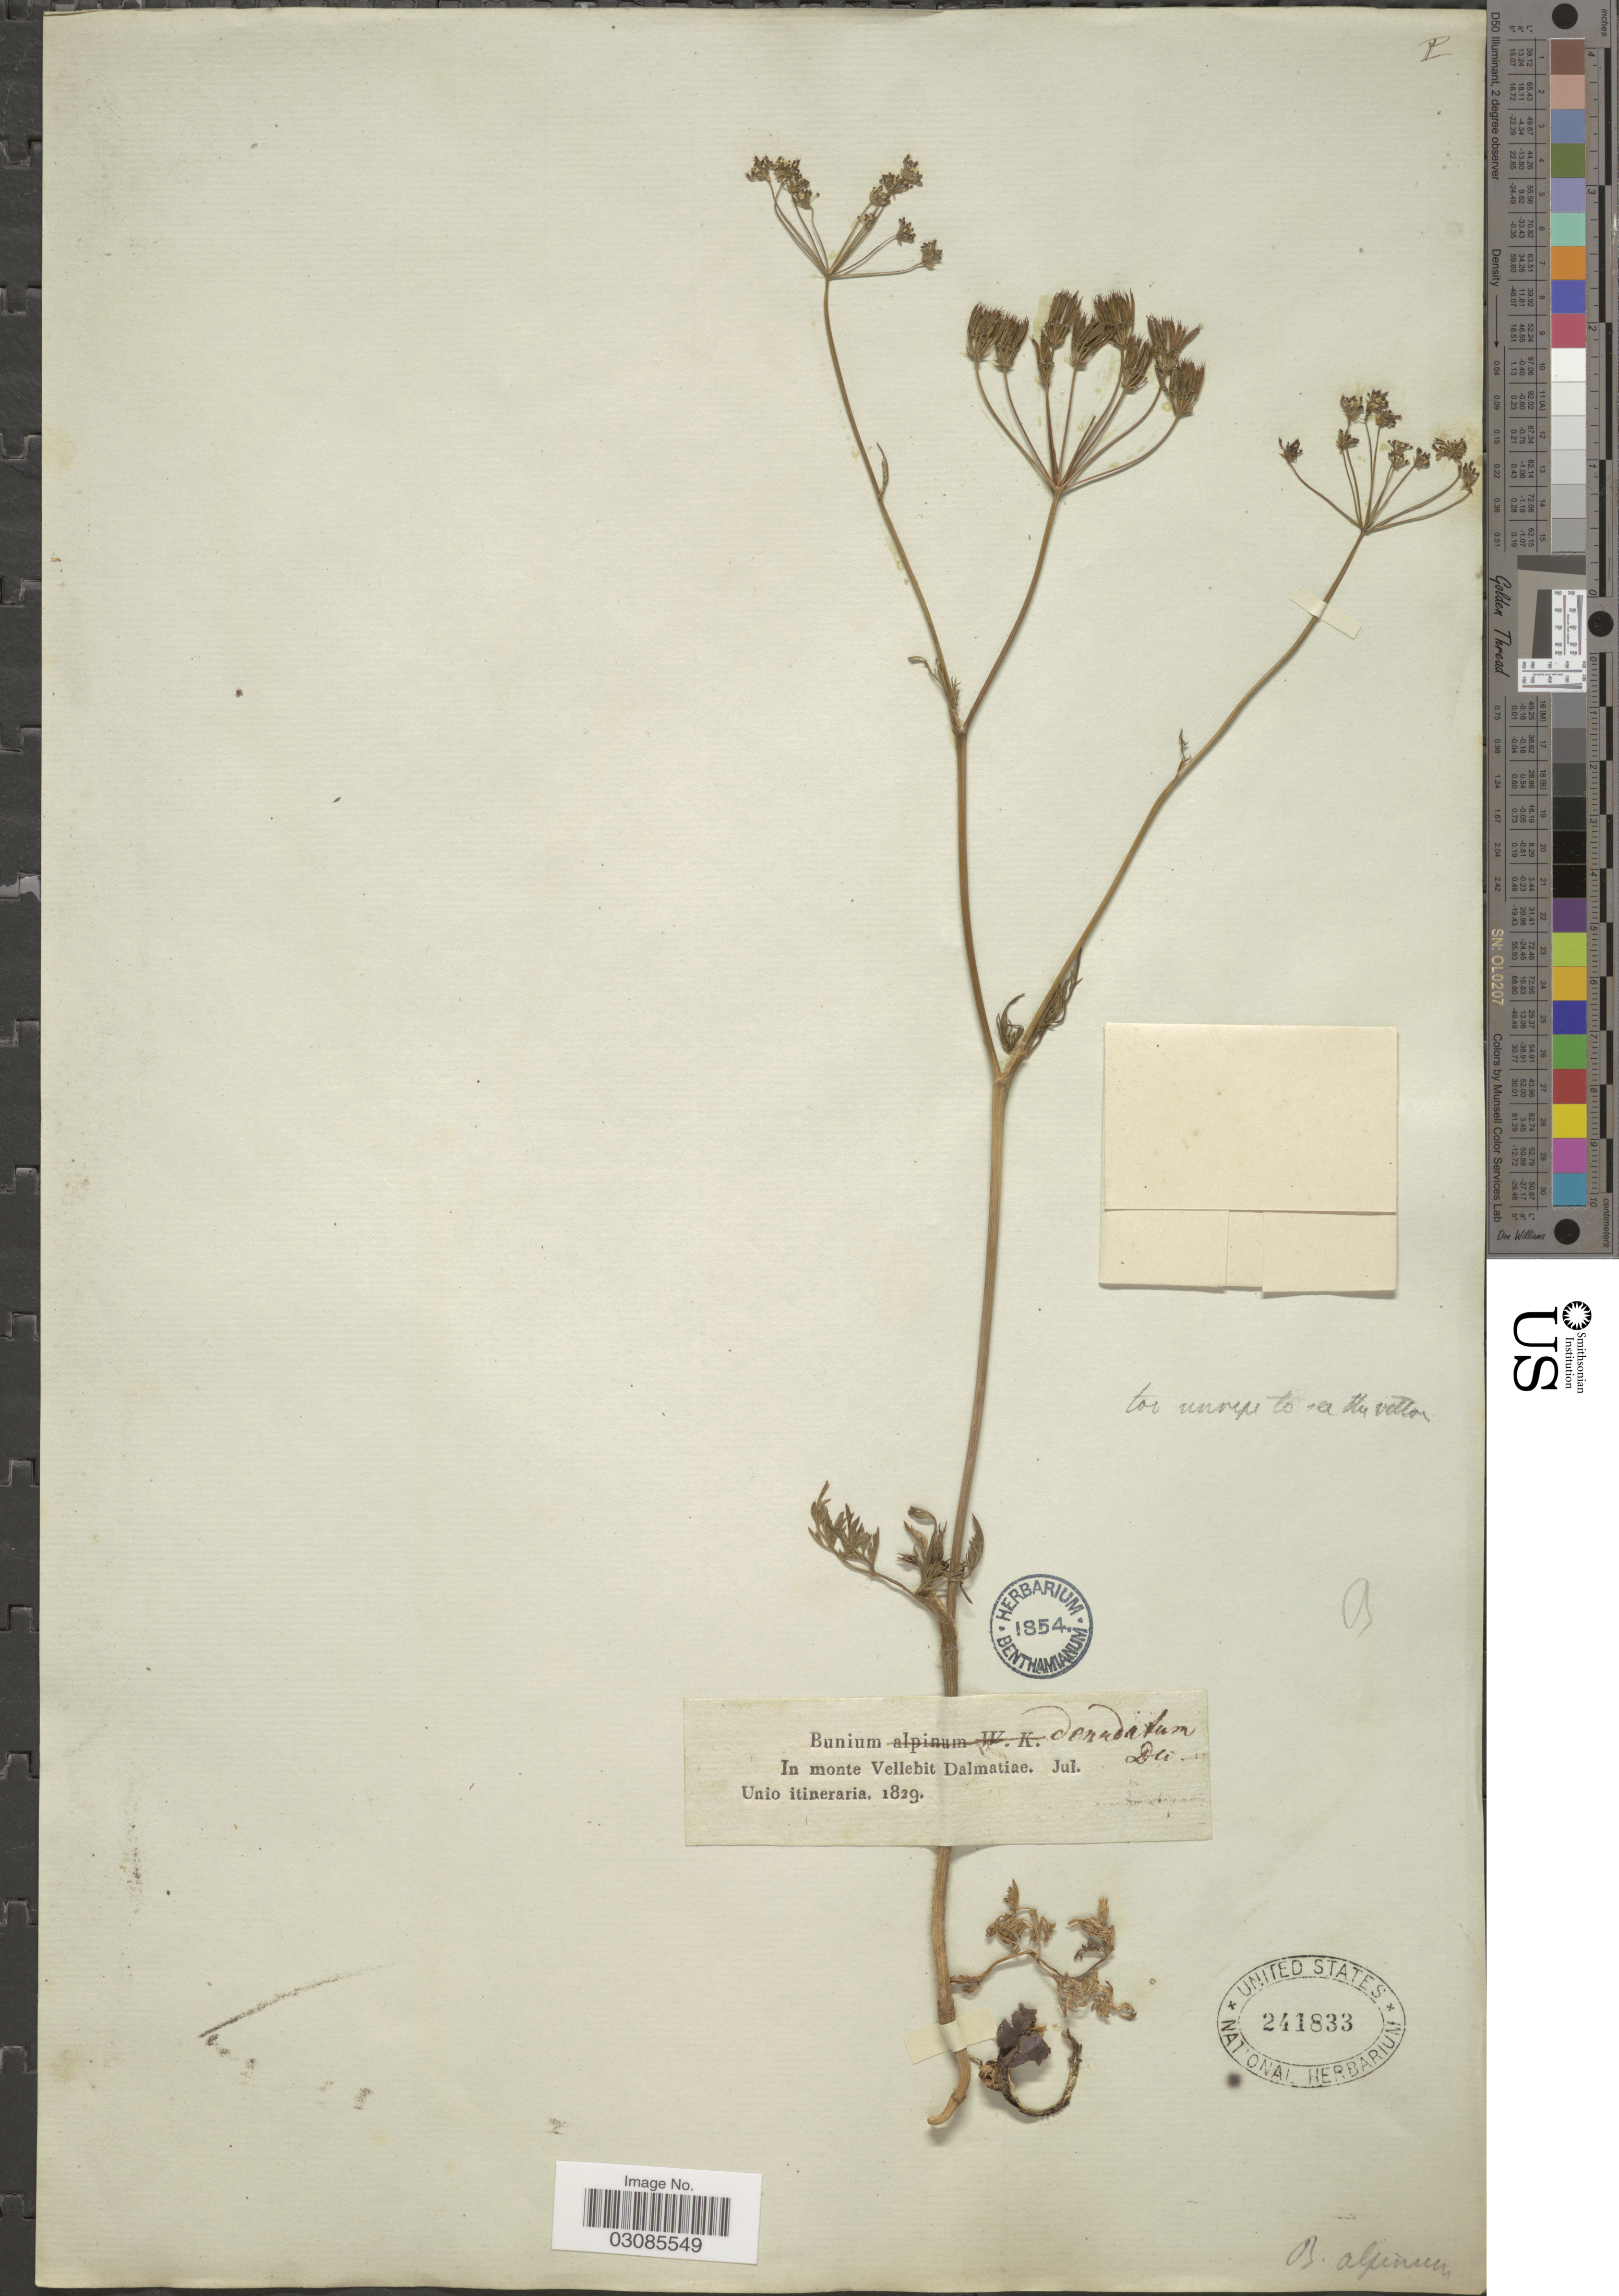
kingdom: Plantae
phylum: Tracheophyta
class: Magnoliopsida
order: Apiales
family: Apiaceae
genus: Conopodium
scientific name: Conopodium denudatum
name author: (DC.) W.D.J. Koch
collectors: Ex herb. Benthamianum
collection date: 1829-07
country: Croatia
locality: In monte Vellebit Damaltiae.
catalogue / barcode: US 241833